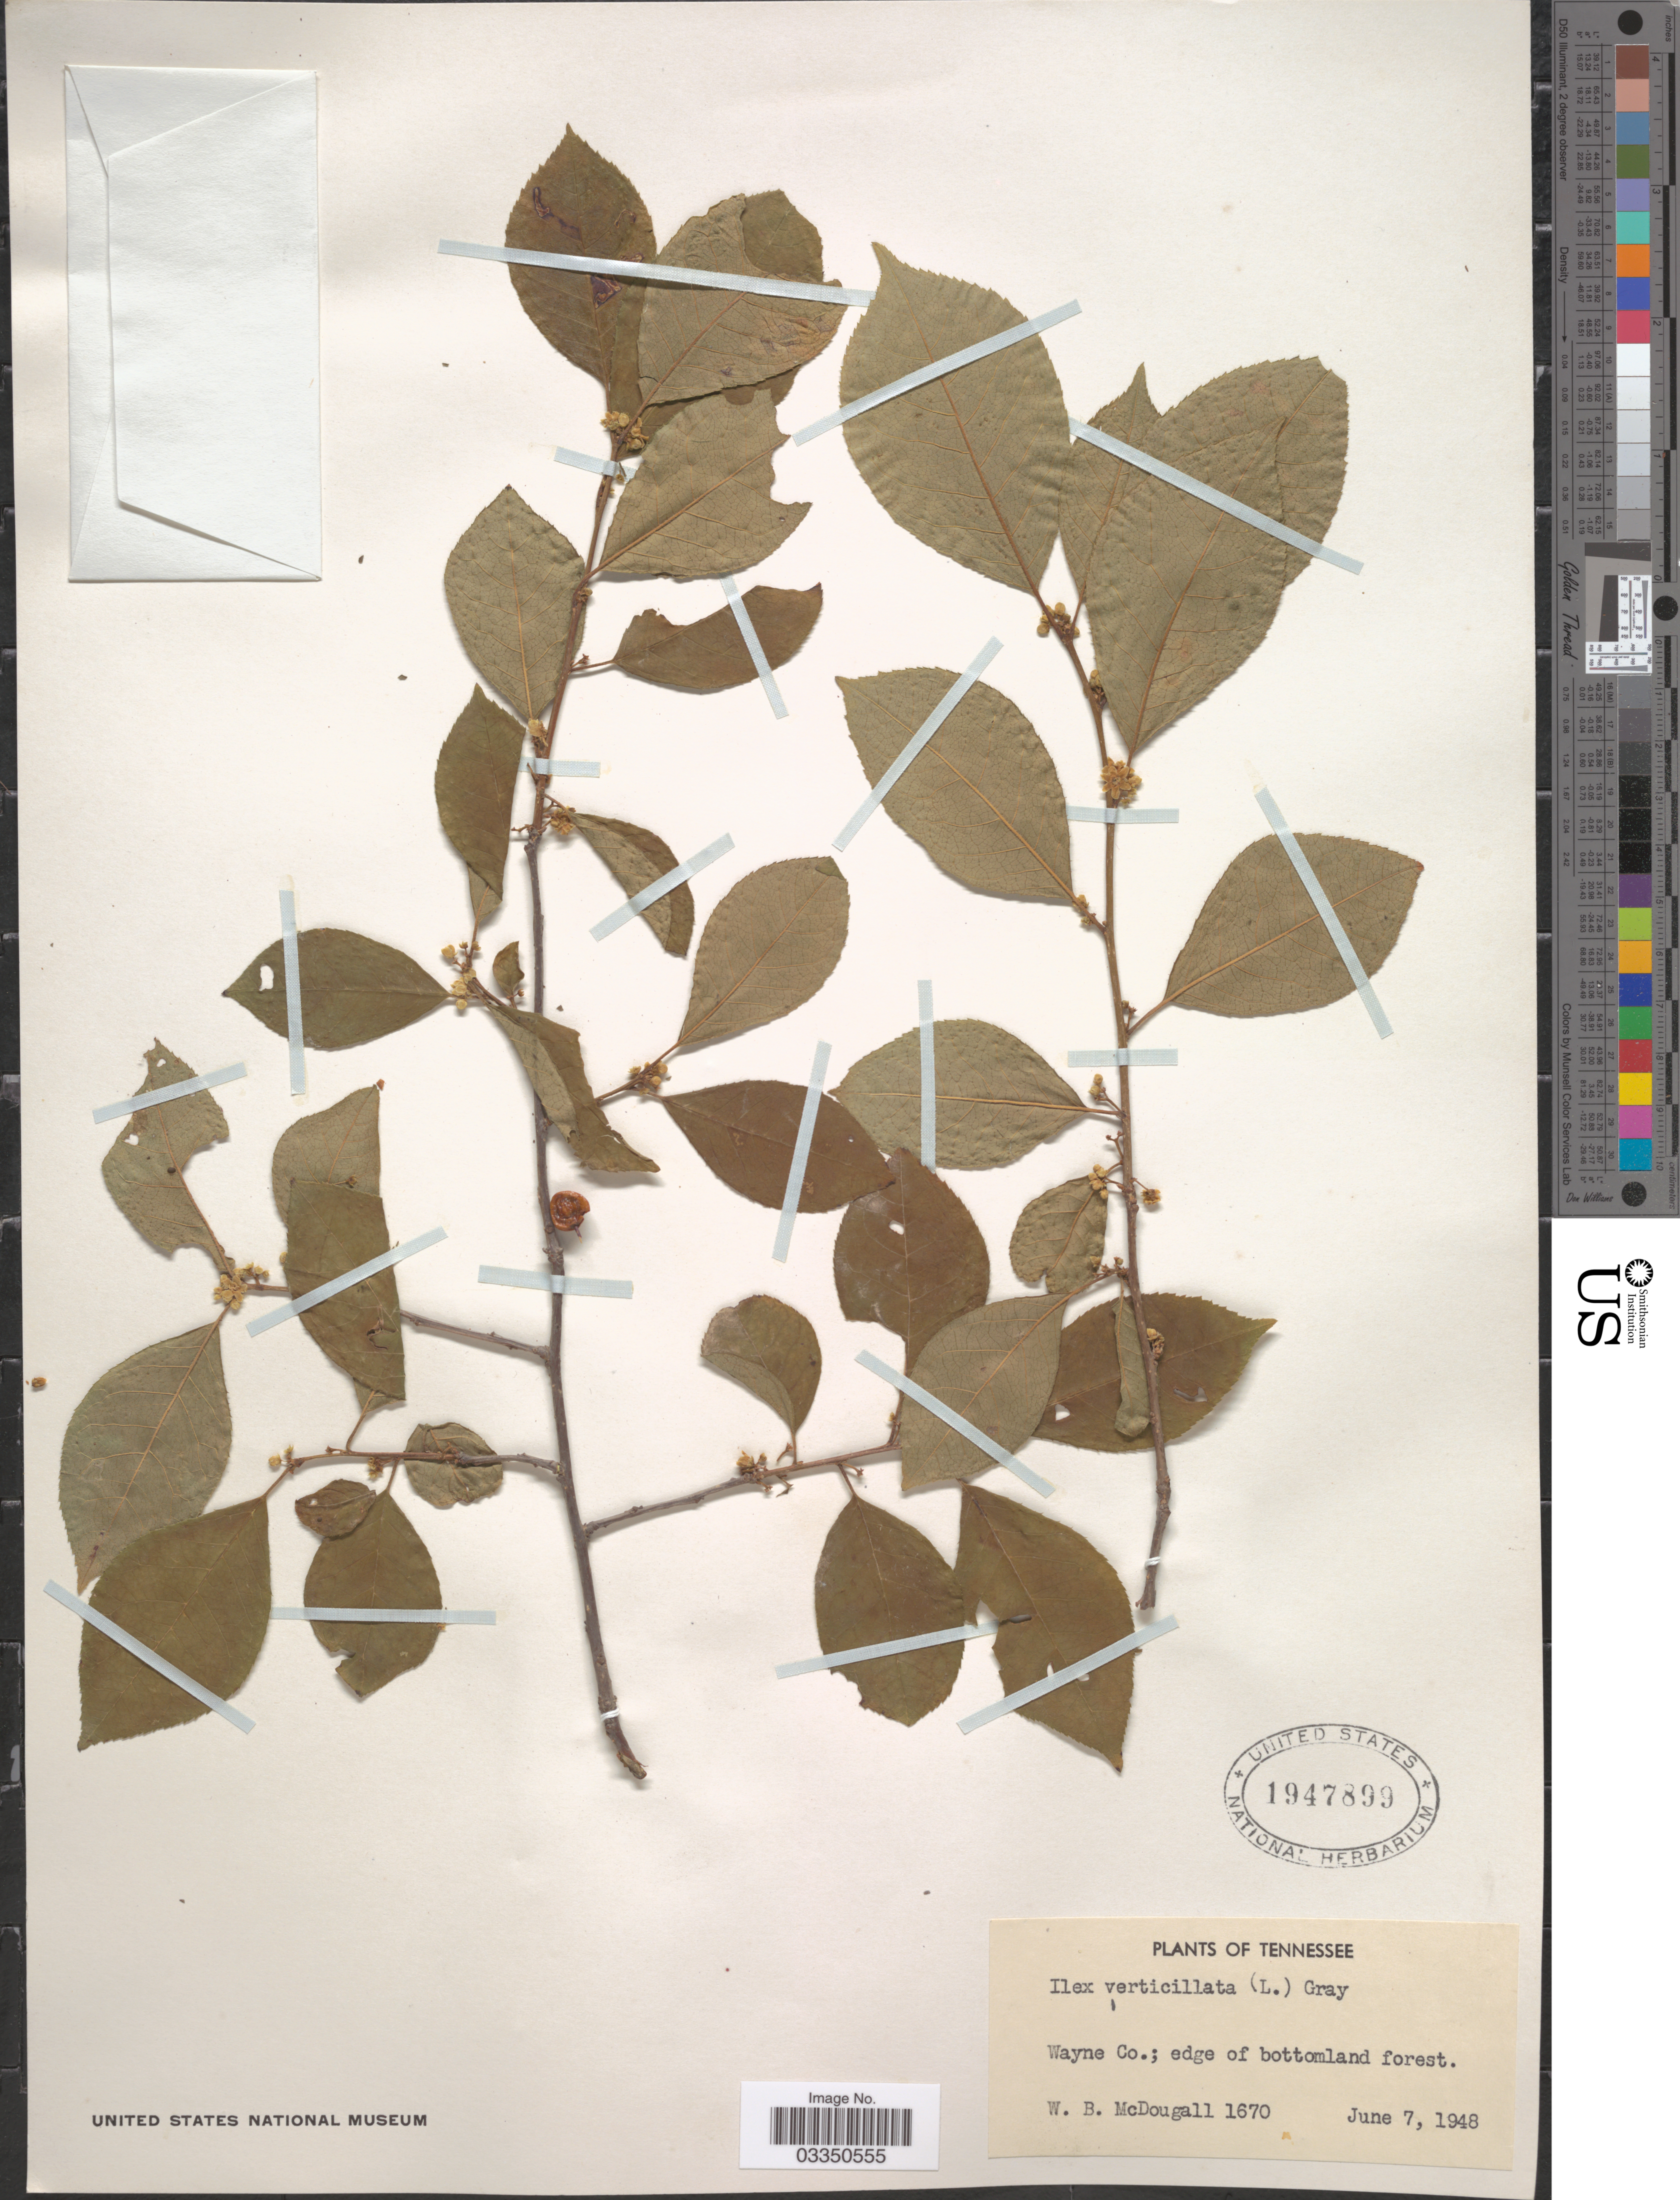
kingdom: Plantae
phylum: Tracheophyta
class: Magnoliopsida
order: Aquifoliales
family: Aquifoliaceae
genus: Ilex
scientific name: Ilex verticillata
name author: (L.) A. Gray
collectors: W. B. McDougall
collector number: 1670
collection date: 1948-06-07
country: United States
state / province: Tennessee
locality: Wayne Co.; edge of bottomland forest.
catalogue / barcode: US 1947899